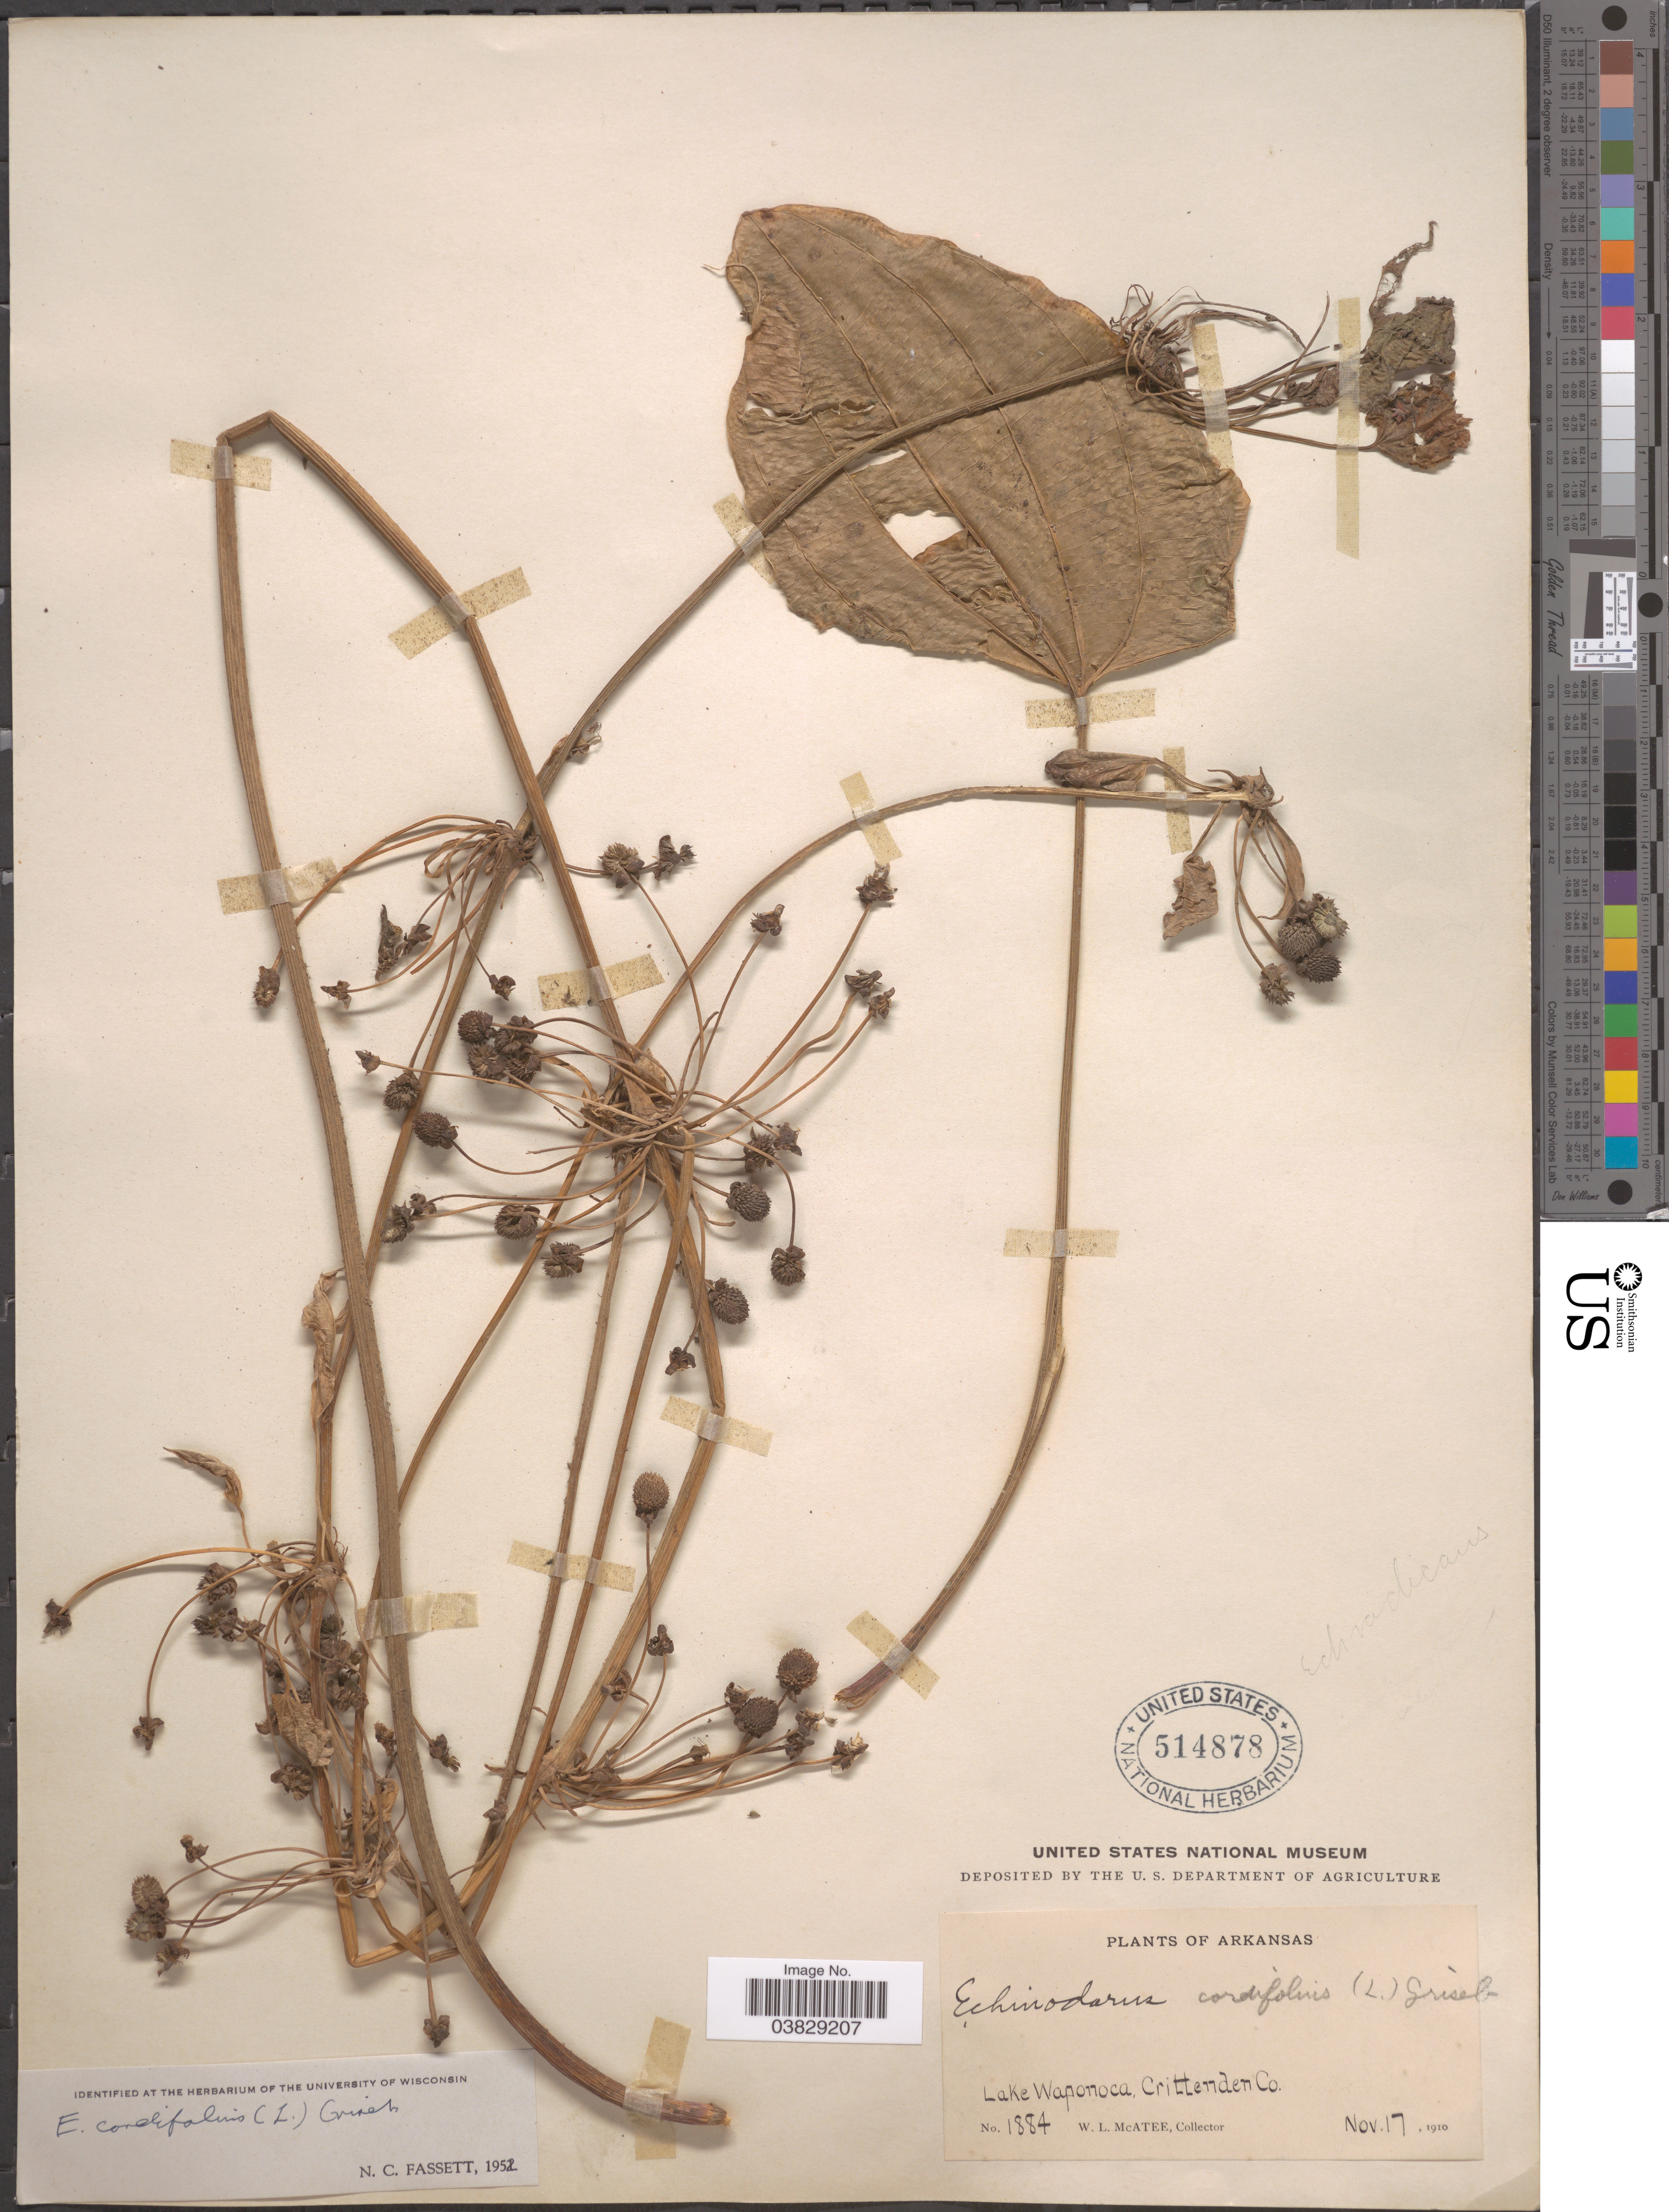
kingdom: Plantae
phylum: Tracheophyta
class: Liliopsida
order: Alismatales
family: Alismataceae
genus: Echinodorus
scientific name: Echinodorus cordifolius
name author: (L.) Griseb.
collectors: W. McAtee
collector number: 1884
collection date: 1910-11-17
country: United States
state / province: Arkansas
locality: Lake Waponoca, Crittenden Co.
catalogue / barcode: US 514878